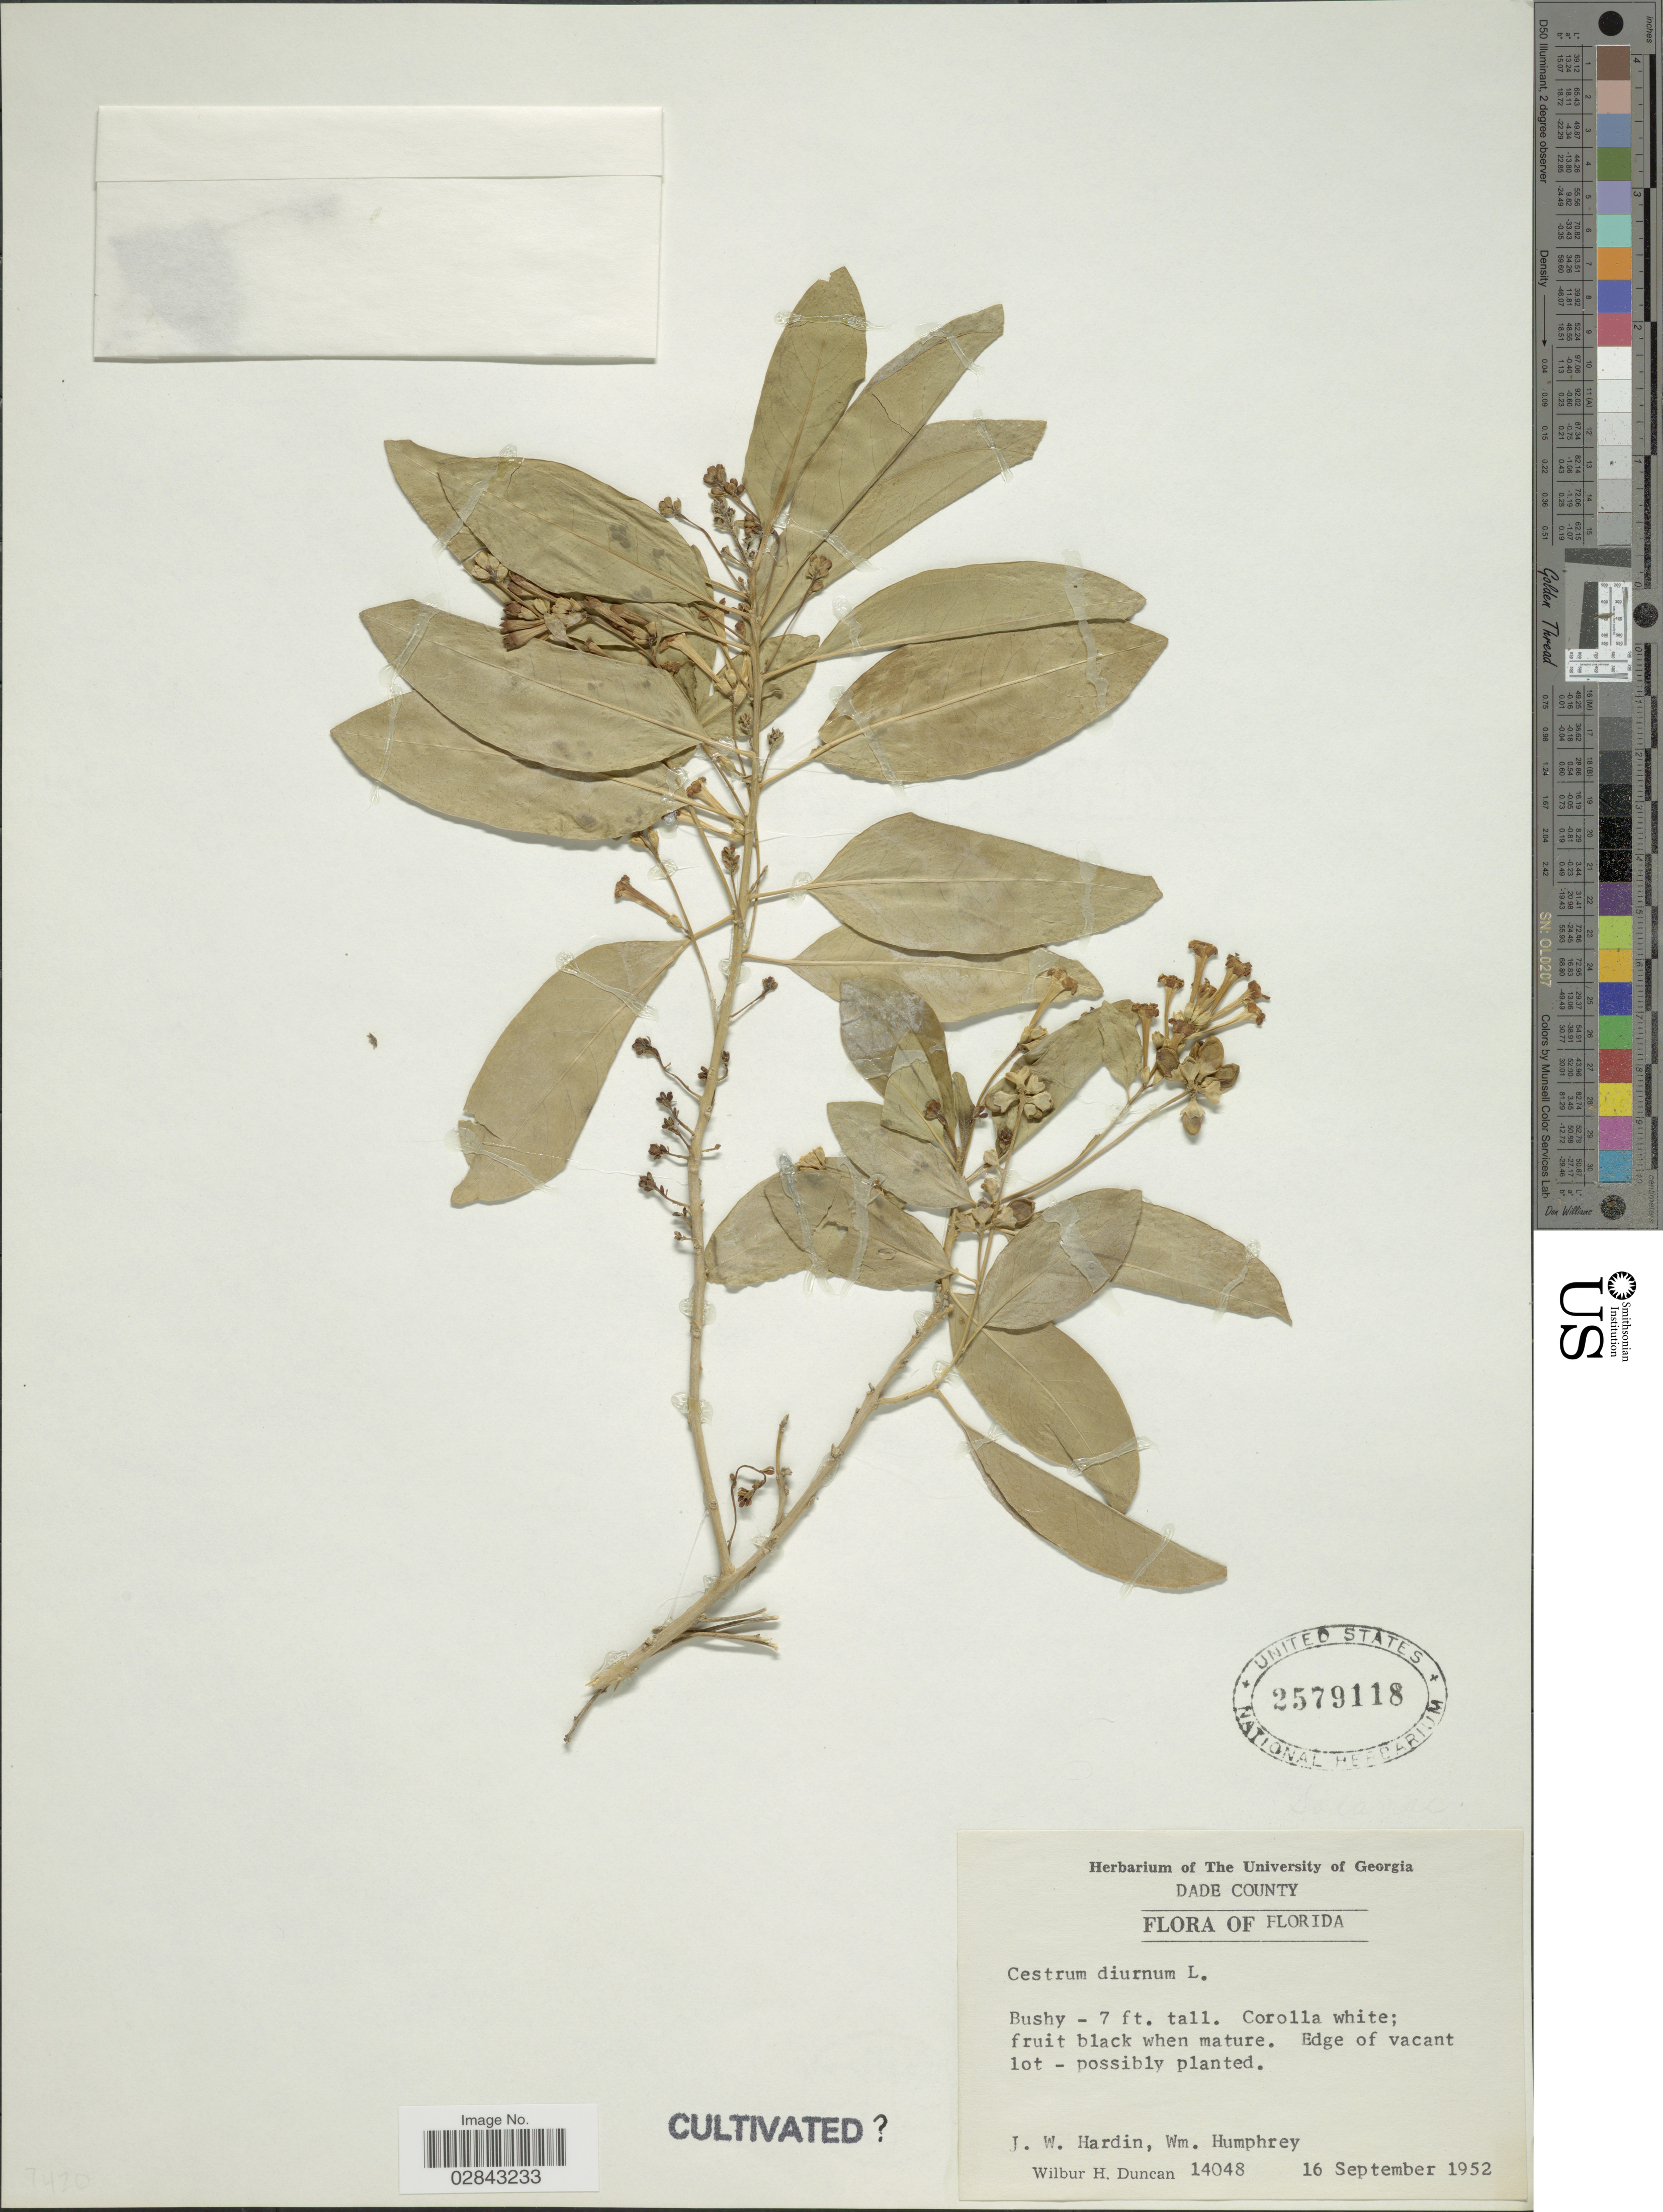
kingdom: Plantae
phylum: Tracheophyta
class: Magnoliopsida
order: Solanales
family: Solanaceae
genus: Cestrum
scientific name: Cestrum diurnum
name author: L.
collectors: J. Hardin, W. Humphrey & W. H. Duncan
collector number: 14048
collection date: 1952-09-16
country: United States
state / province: Florida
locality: Dade County. Edge of vacant lot- possibly planted.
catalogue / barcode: US 2579118